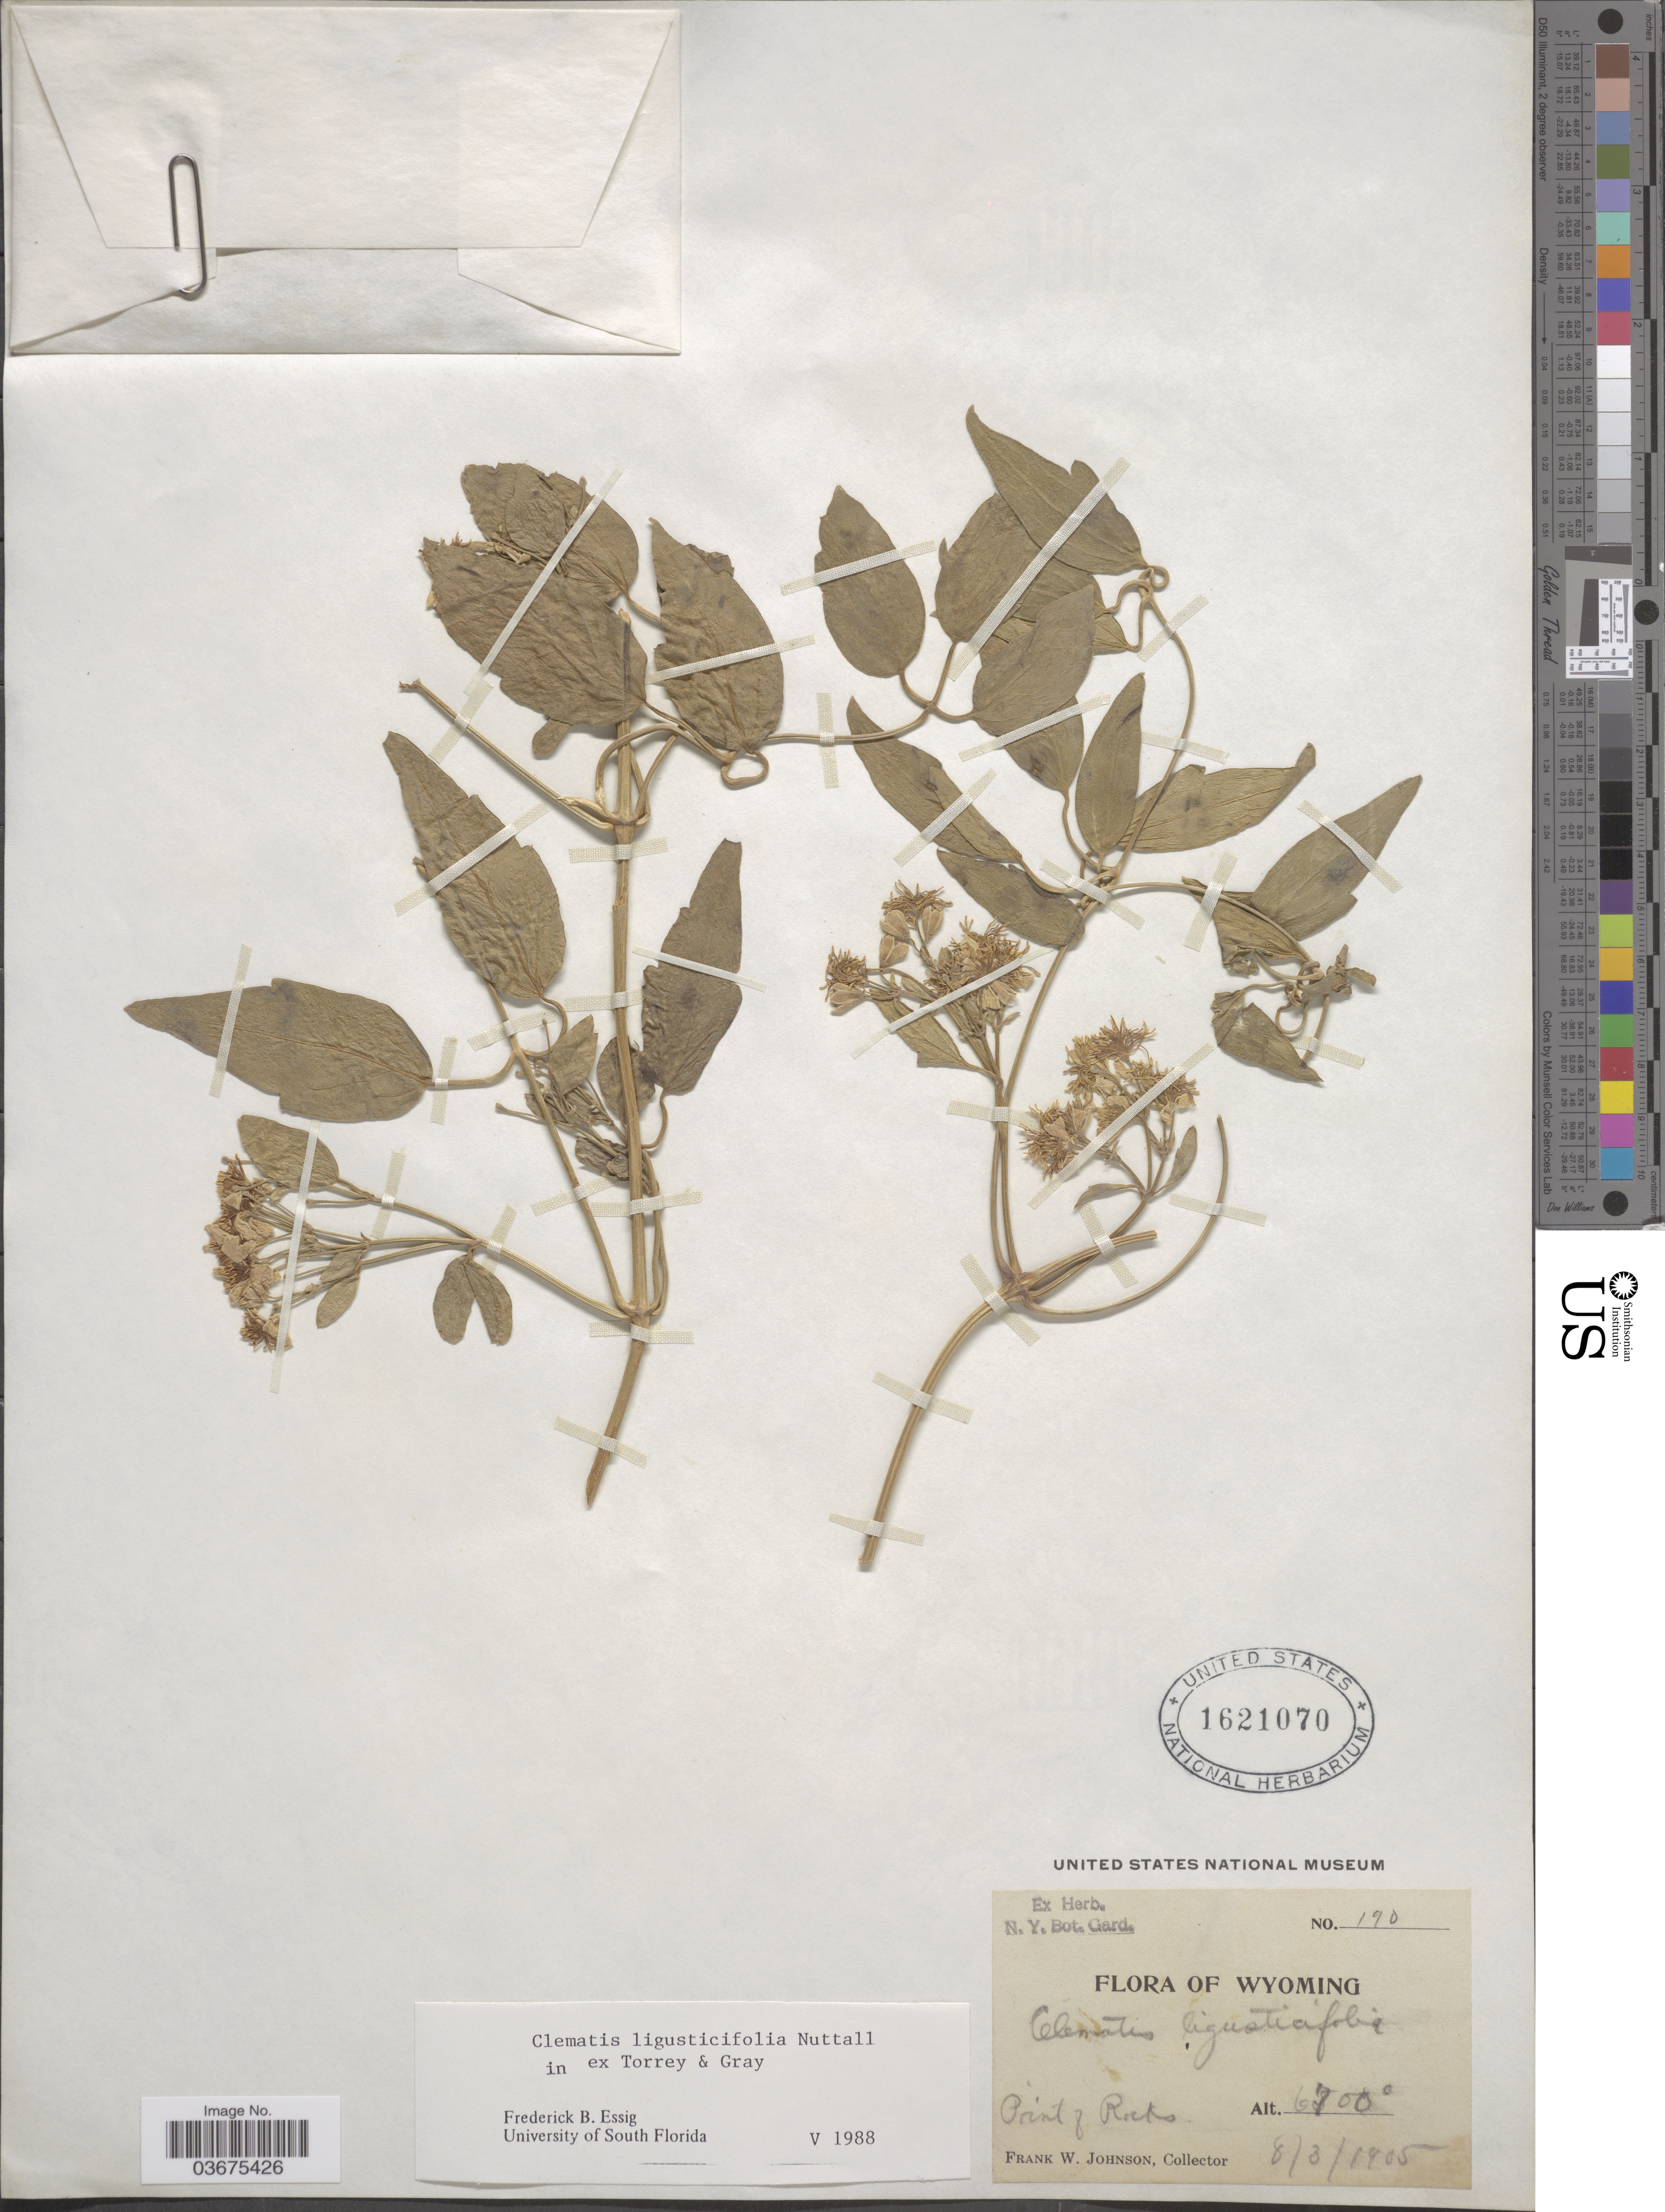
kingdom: Plantae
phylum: Tracheophyta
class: Magnoliopsida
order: Ranunculales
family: Ranunculaceae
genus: Clematis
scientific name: Clematis ligusticifolia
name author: Nutt.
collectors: F. W. Johnson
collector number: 190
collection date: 1905-08-03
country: United States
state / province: Wyoming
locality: Point of Rocks.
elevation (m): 2042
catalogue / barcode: US 1621070